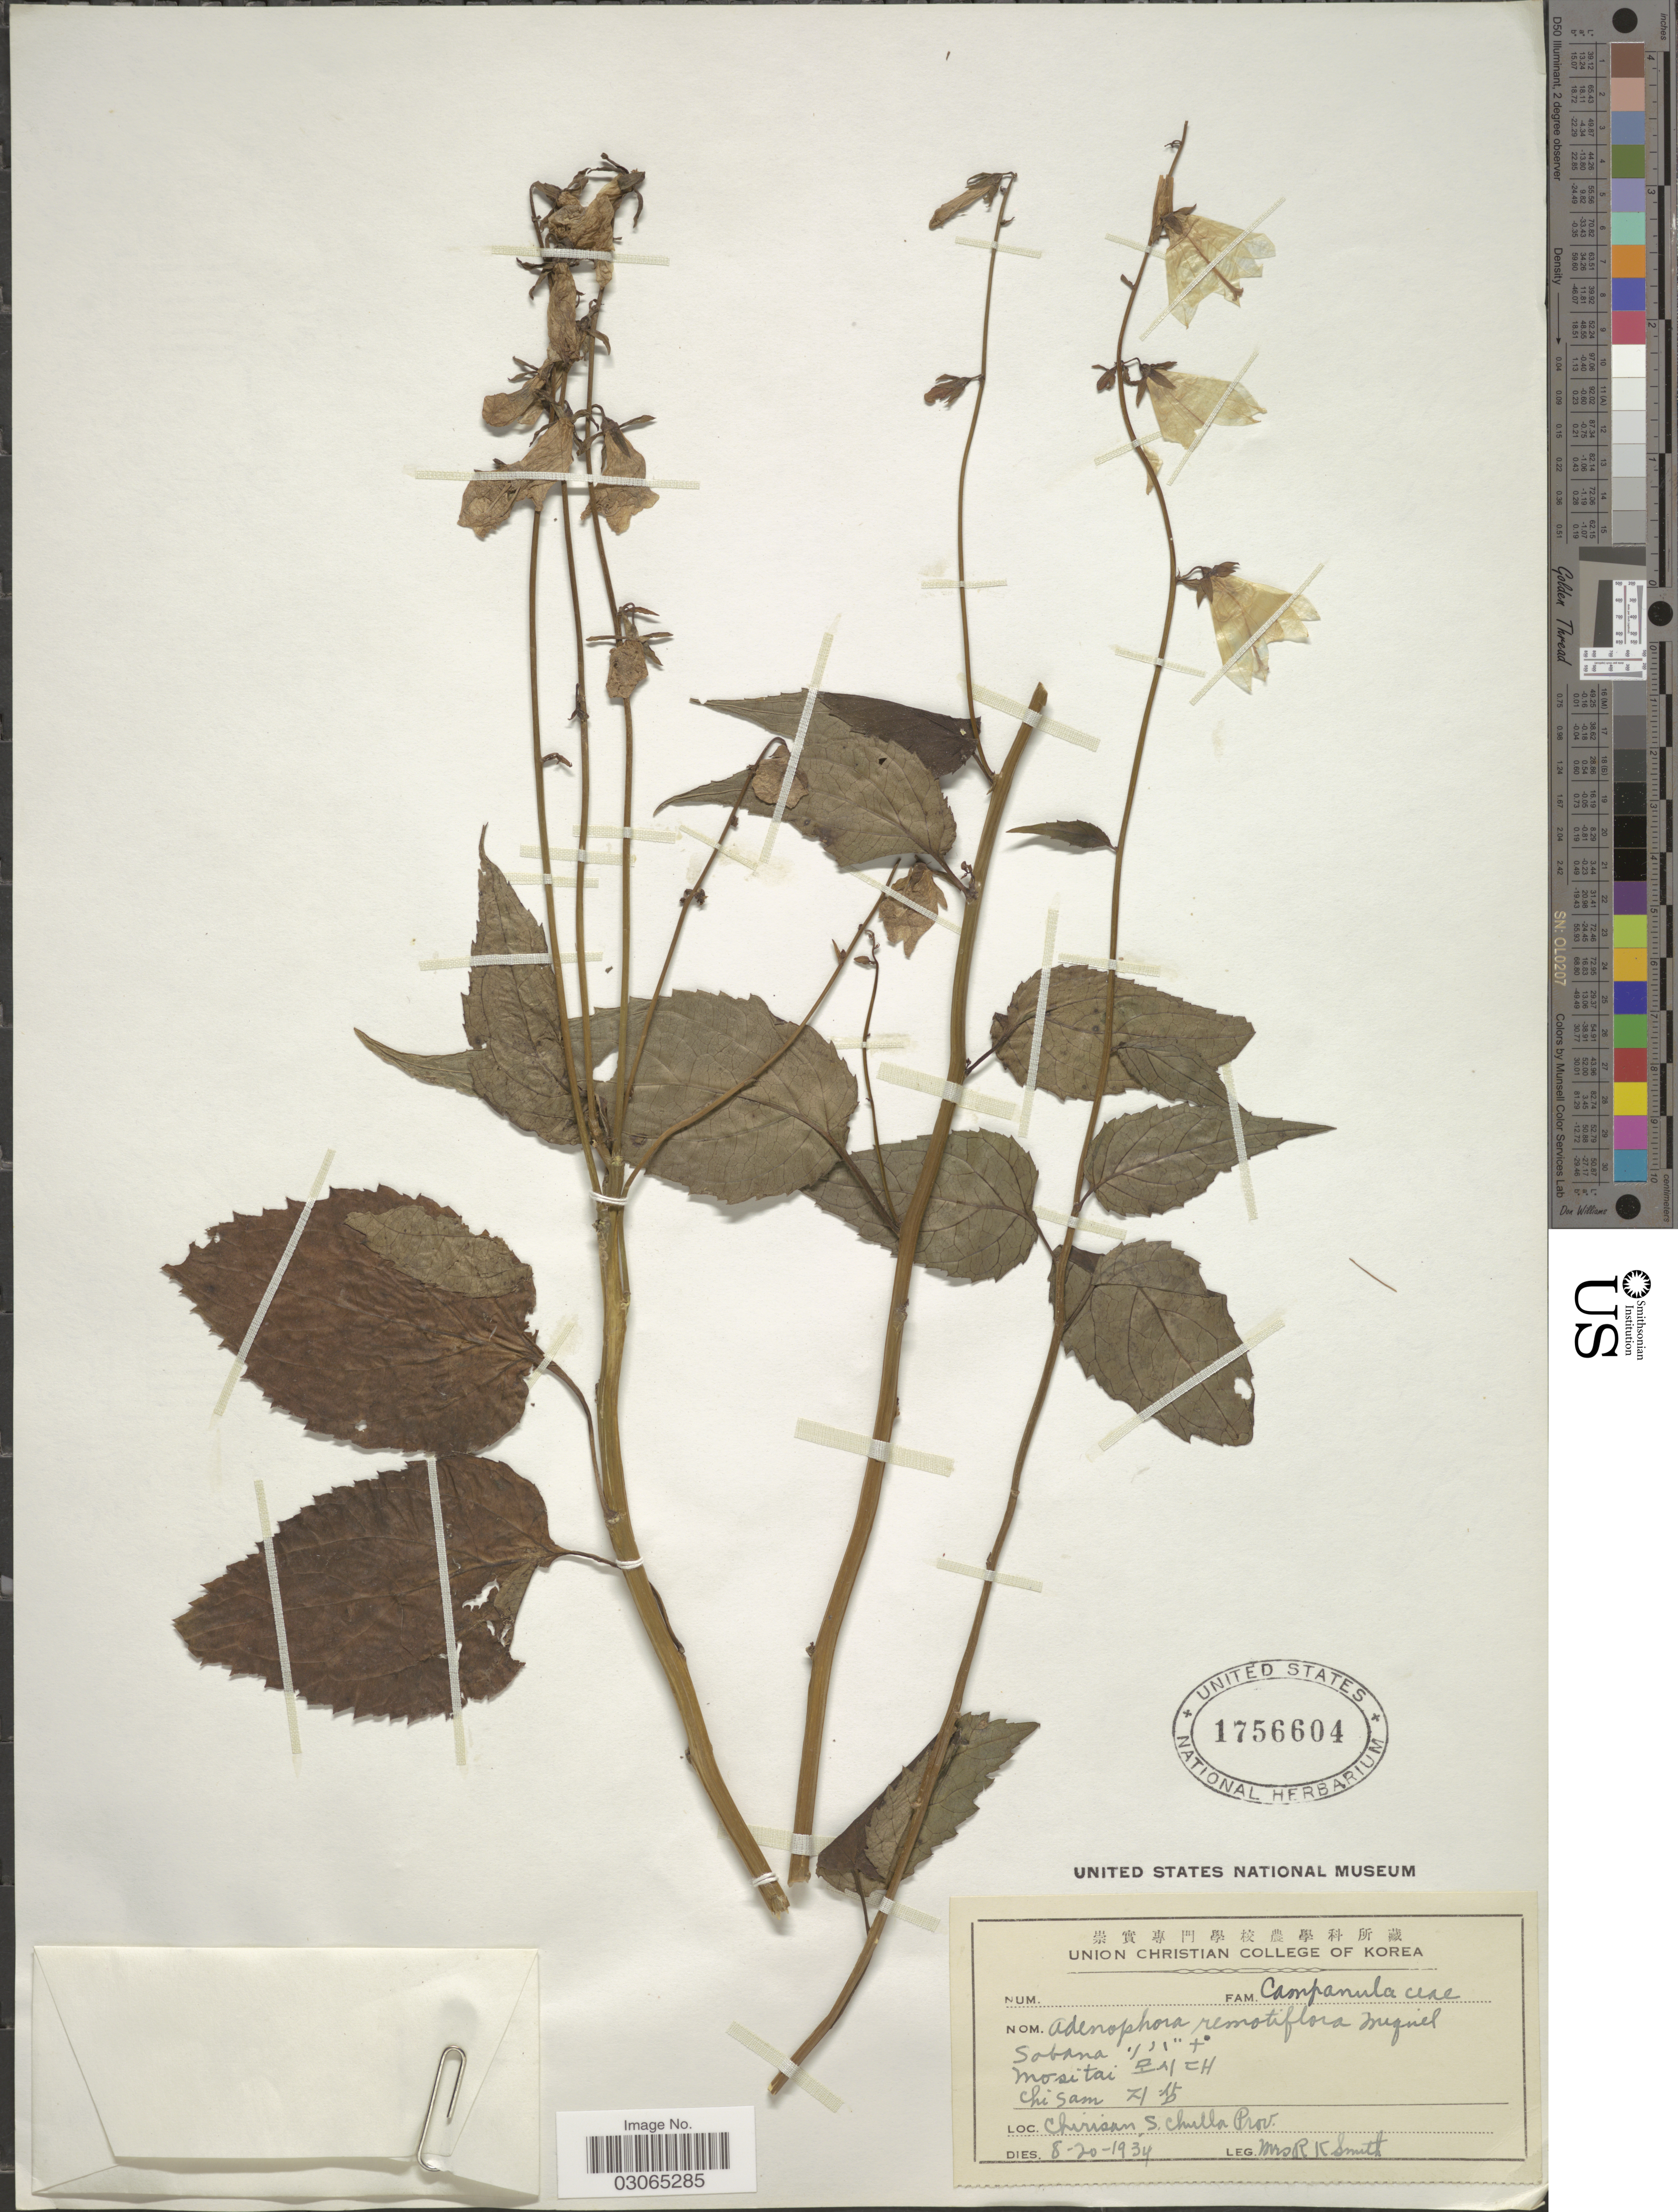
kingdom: Plantae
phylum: Tracheophyta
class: Magnoliopsida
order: Asterales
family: Campanulaceae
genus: Adenophora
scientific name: Adenophora remotiflora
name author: (Siebold & Zucc.) Miq.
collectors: R. Smith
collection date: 1934-08-20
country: South Korea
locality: Chirisan, S. Chulla Prov.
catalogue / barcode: US 1756604